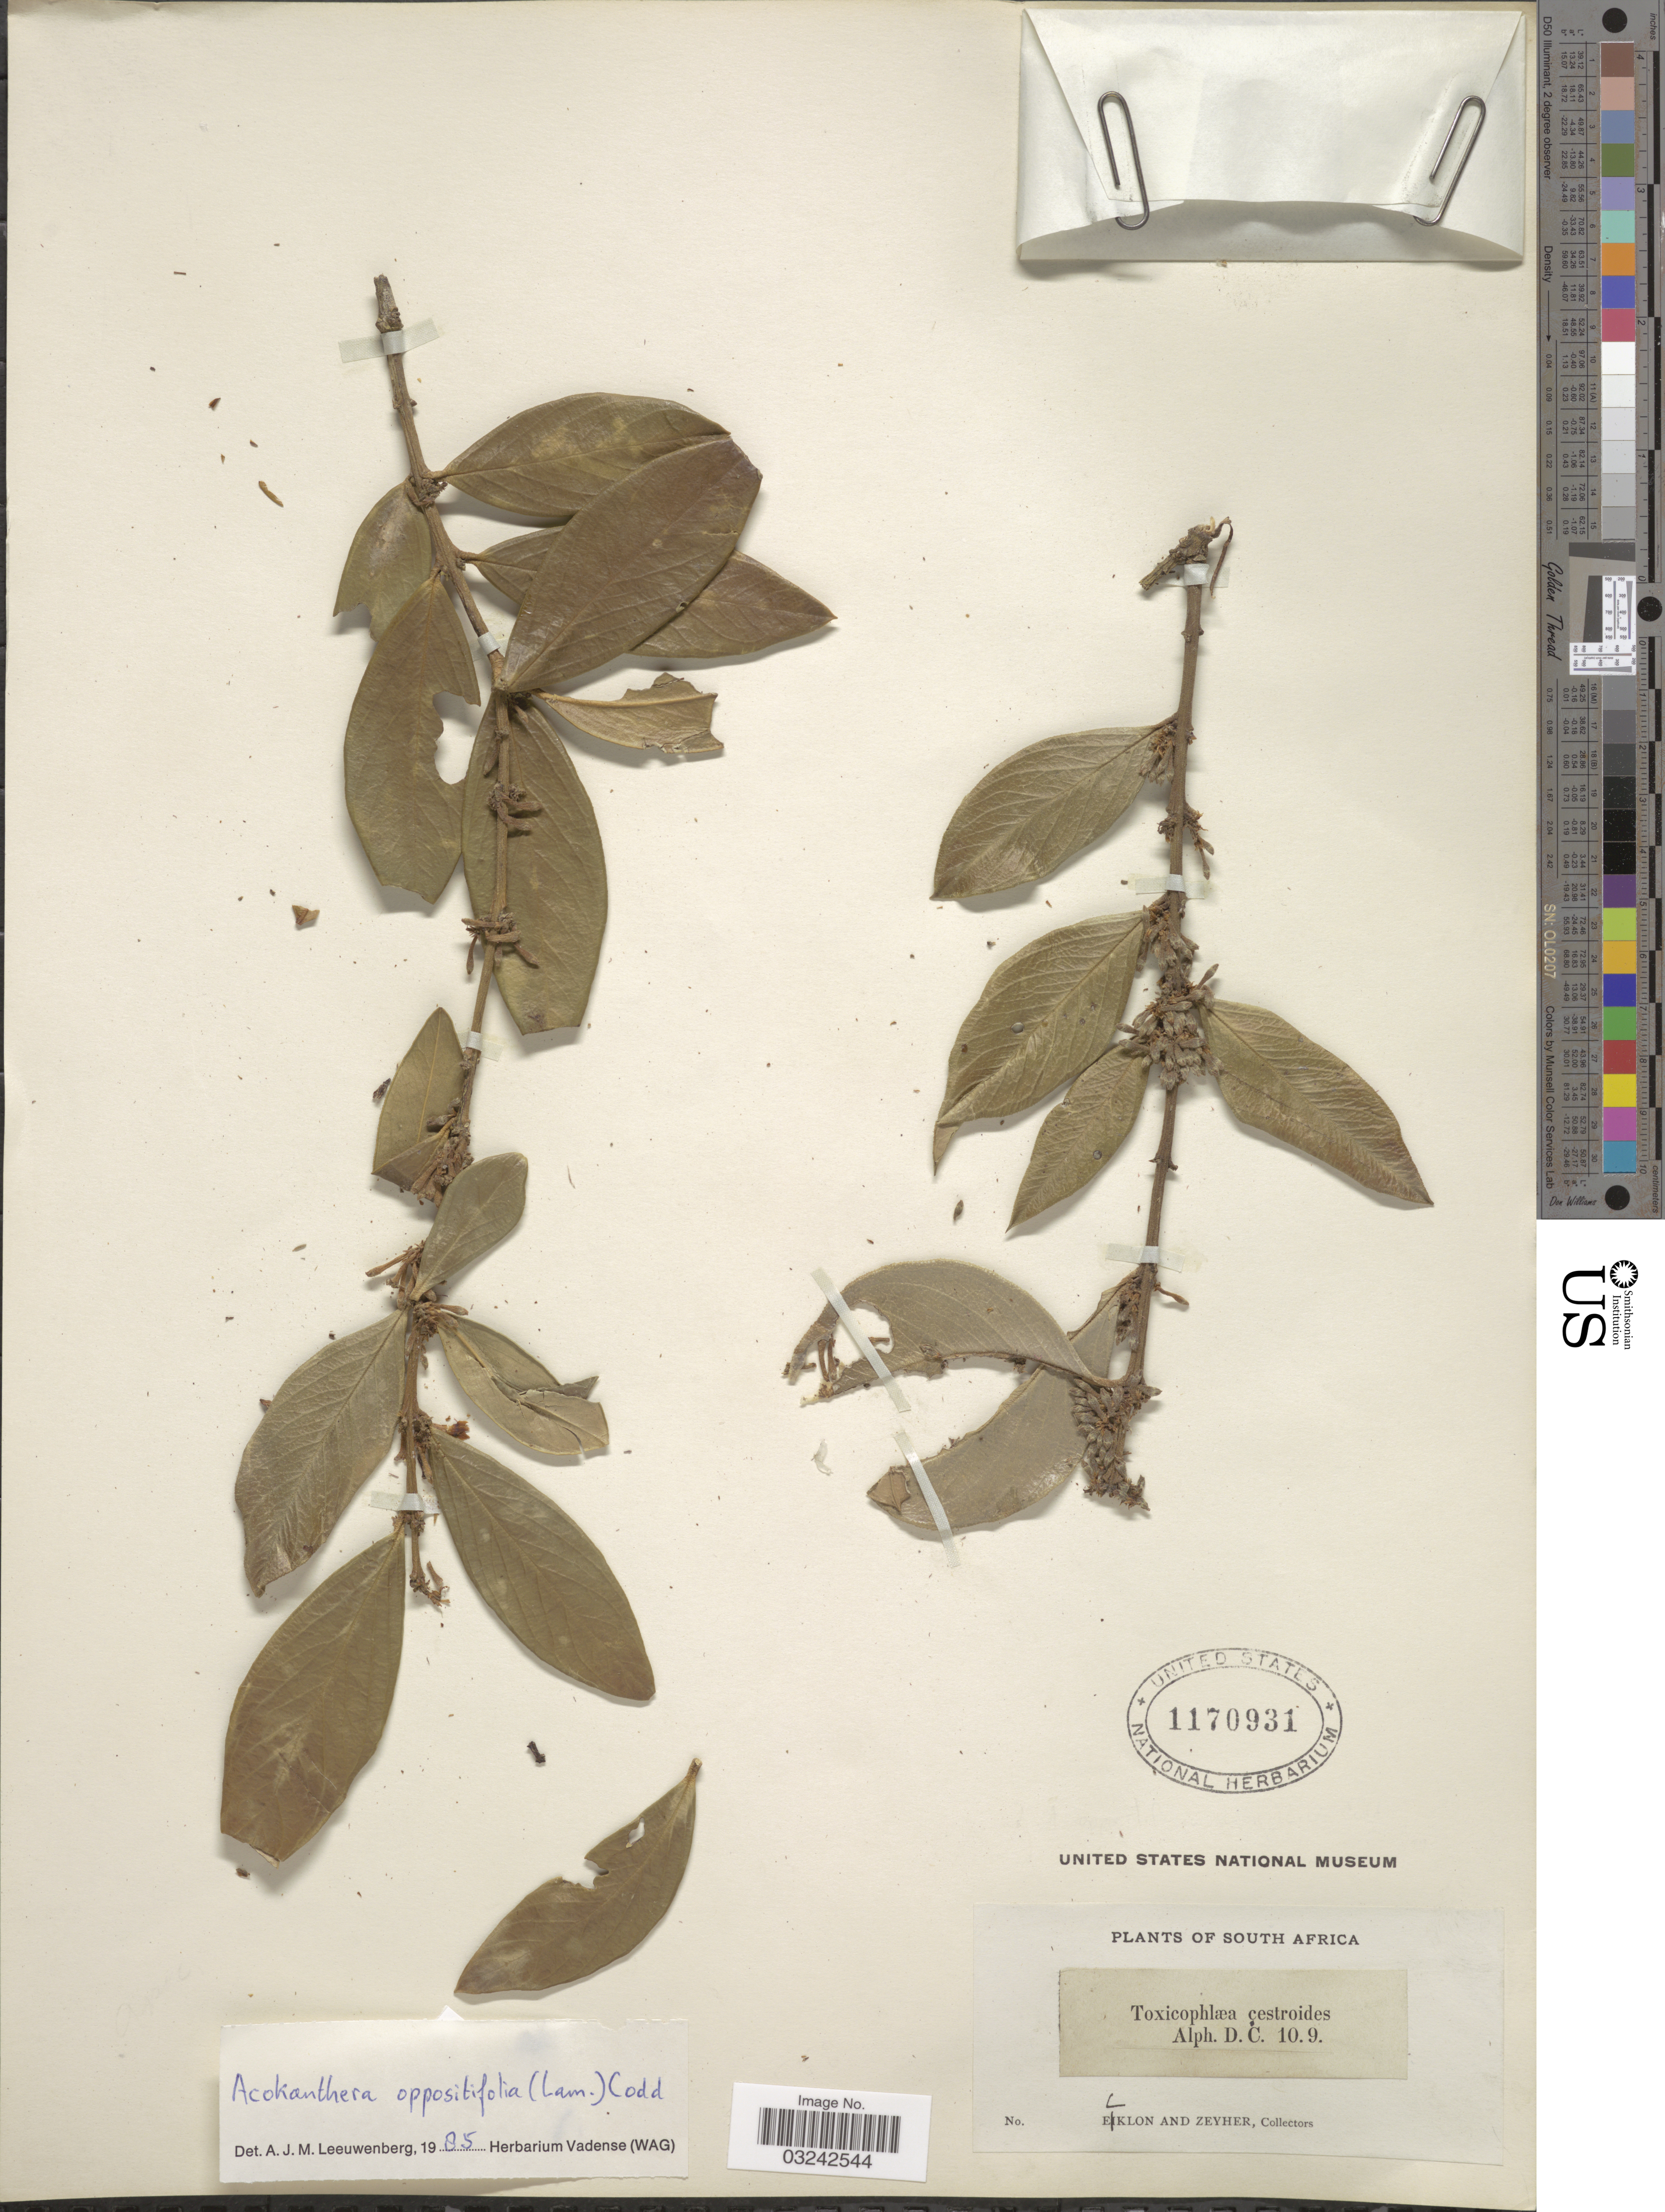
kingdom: Plantae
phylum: Tracheophyta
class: Magnoliopsida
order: Gentianales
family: Apocynaceae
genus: Acokanthera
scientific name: Acokanthera oppositifolia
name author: (Lam.) Codd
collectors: -. Ecklon & -. Zeyher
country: South Africa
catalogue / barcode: US 1170931